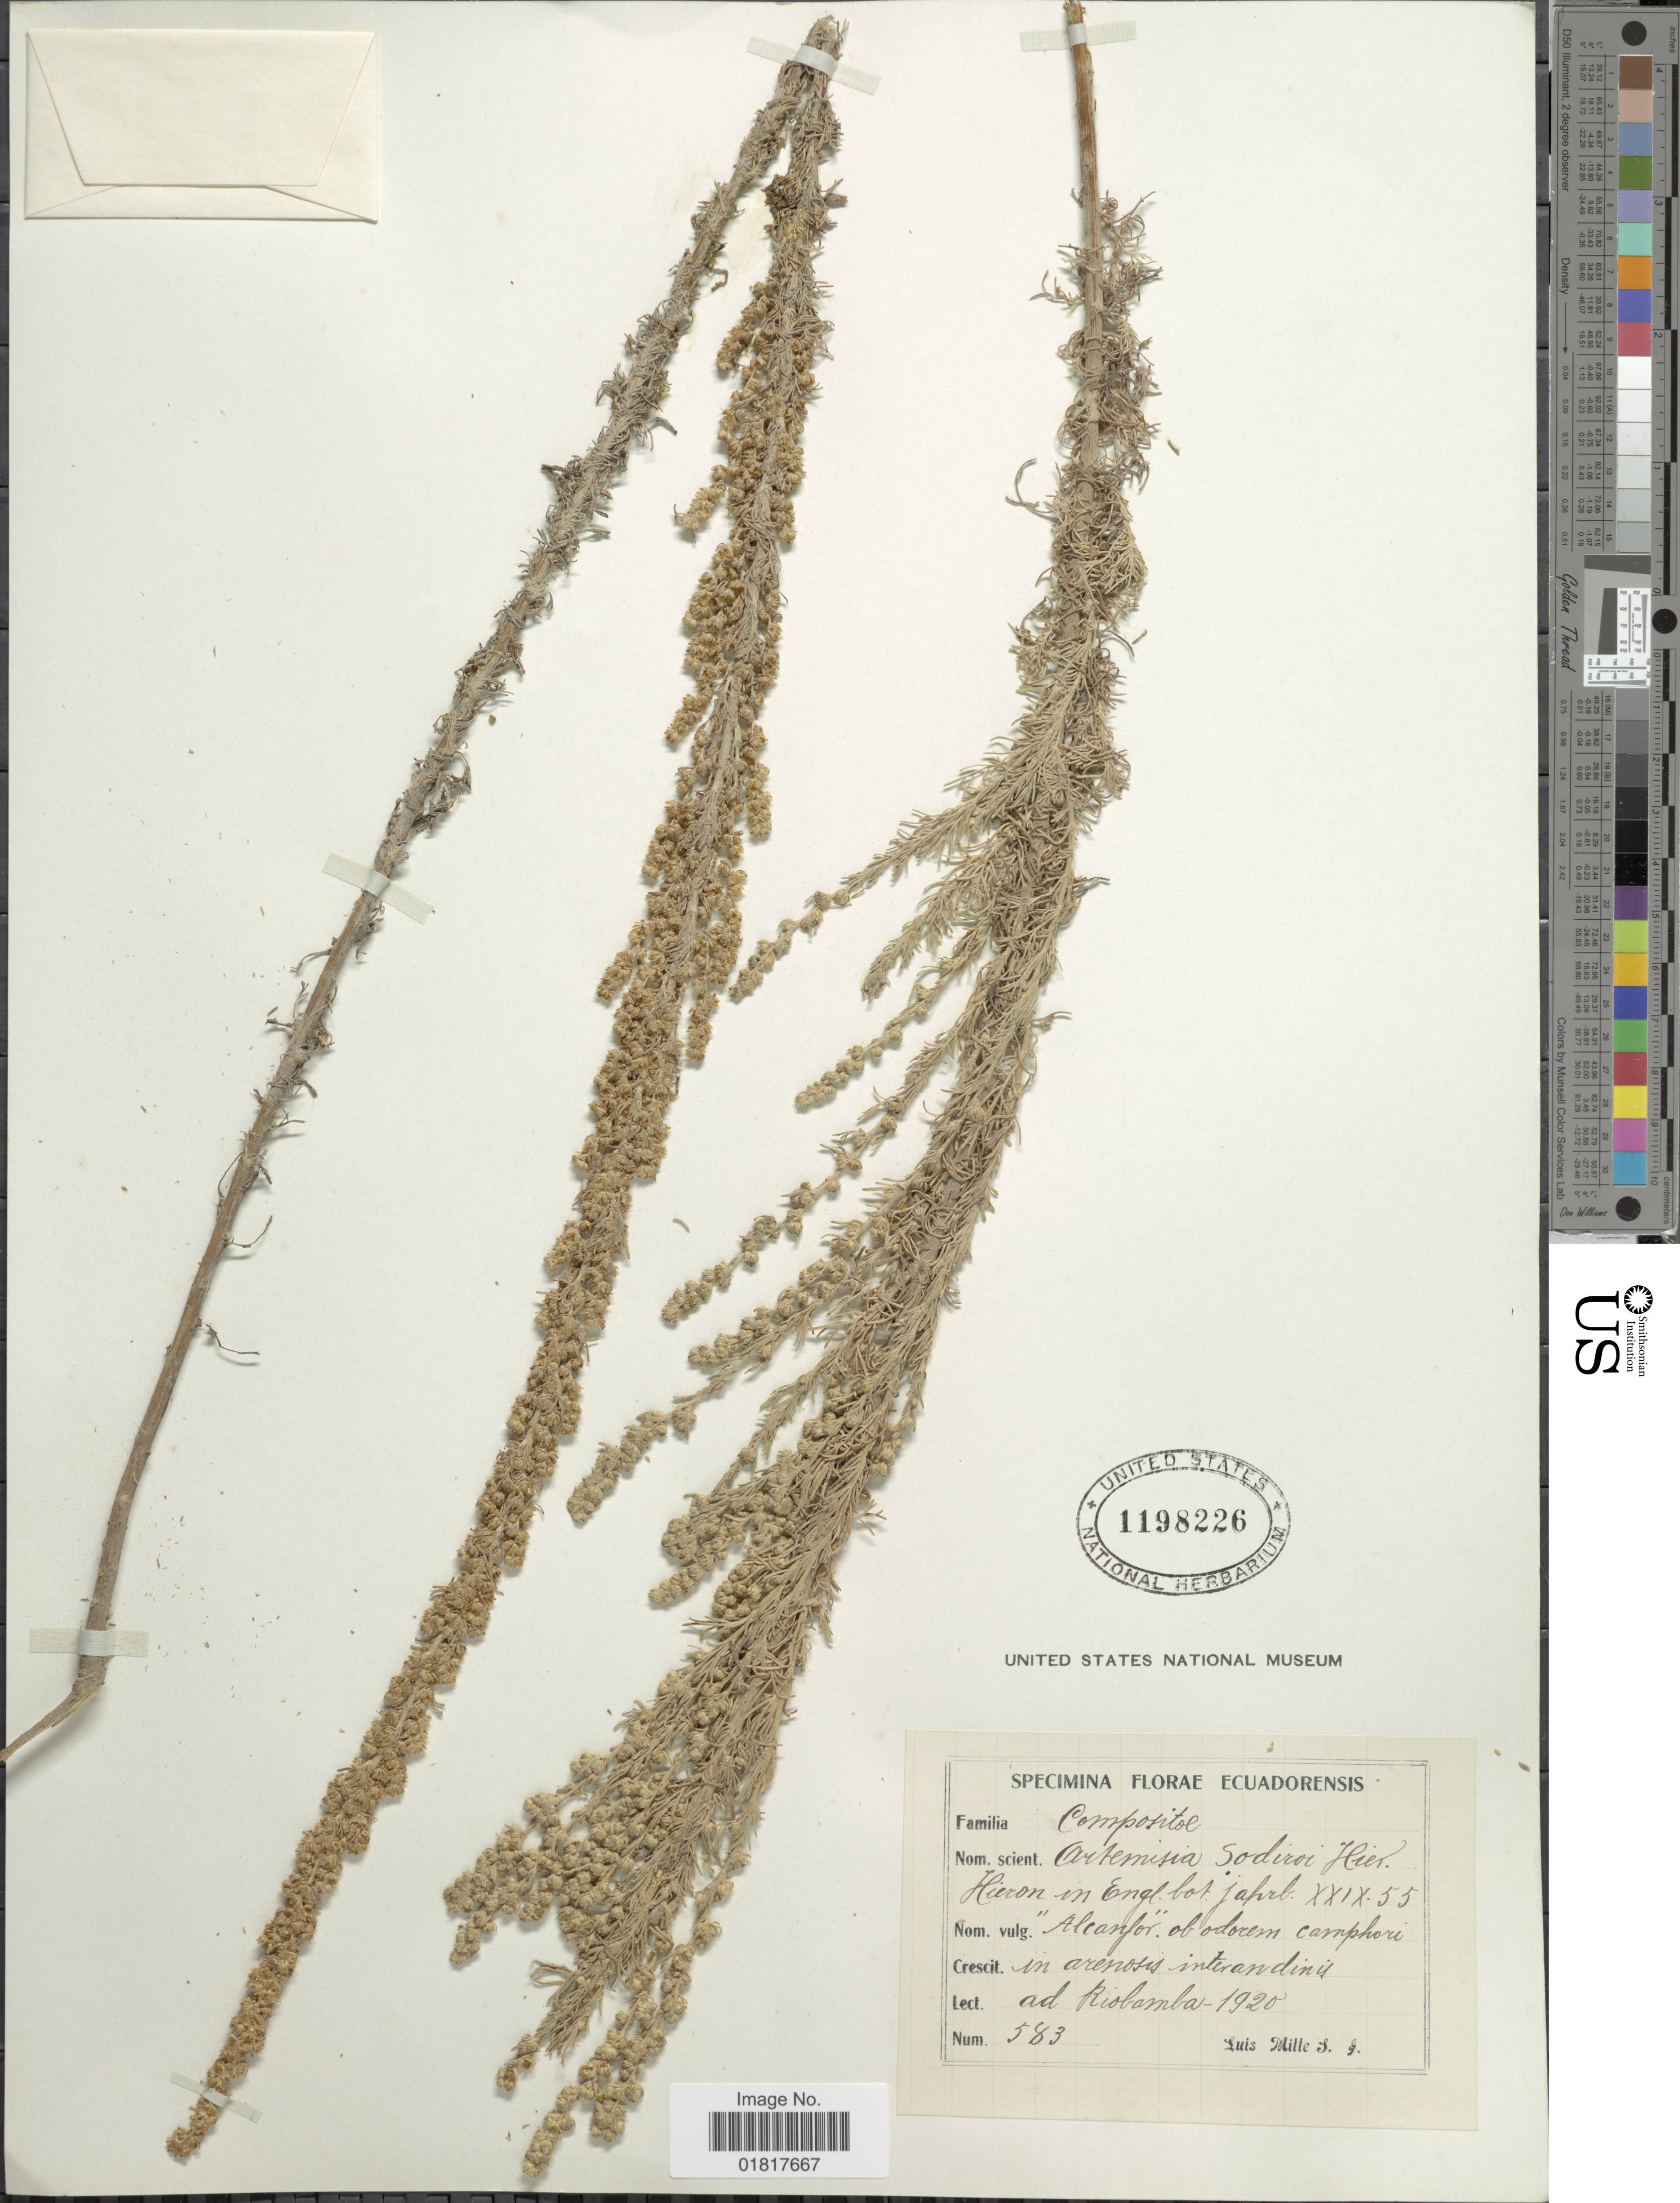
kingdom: Plantae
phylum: Tracheophyta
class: Magnoliopsida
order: Asterales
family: Asteraceae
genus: Artemisia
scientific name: Artemisia sodiroi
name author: Hieron.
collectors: L. Mille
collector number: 583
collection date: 1920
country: Ecuador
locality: In arenosis interandinis ad Riobamba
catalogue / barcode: US 1198226